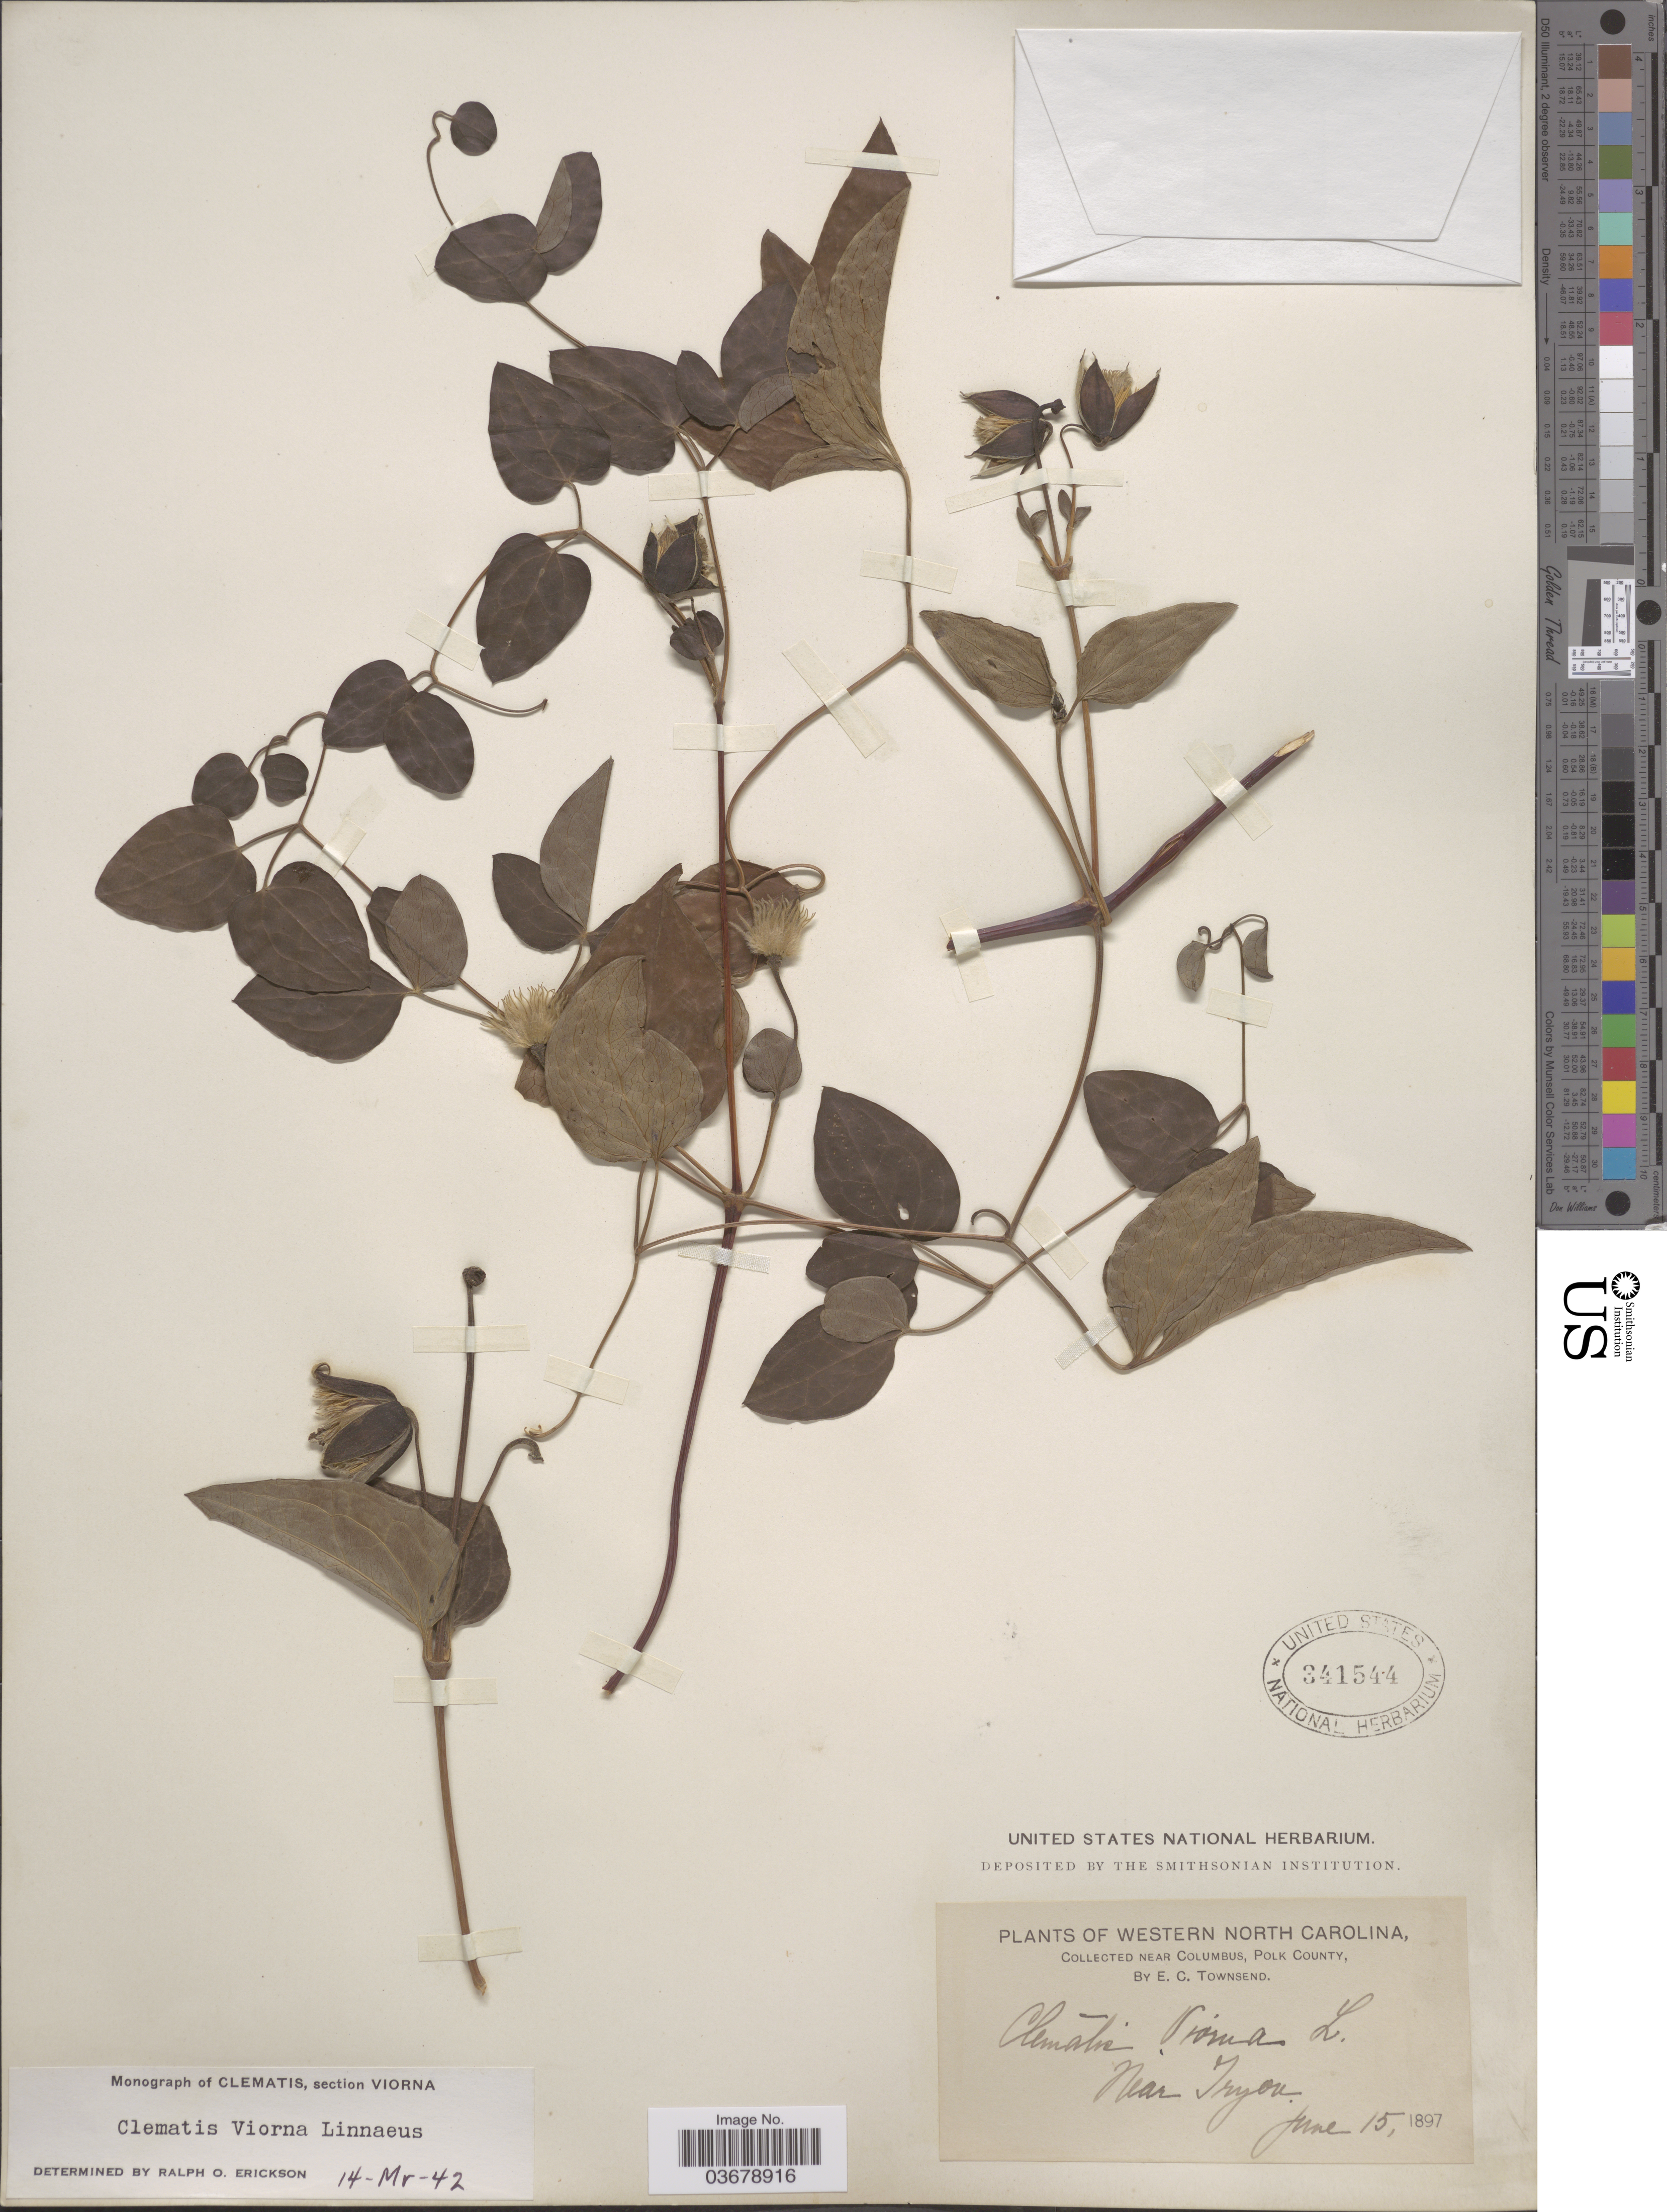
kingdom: Plantae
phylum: Tracheophyta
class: Magnoliopsida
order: Ranunculales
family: Ranunculaceae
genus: Clematis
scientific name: Clematis viorna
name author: L.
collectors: E. C. Townsend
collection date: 1897-06-15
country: United States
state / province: North Carolina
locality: Western North Carolina. Near Columbus, Polk County. Near Tryon.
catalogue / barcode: US 341544